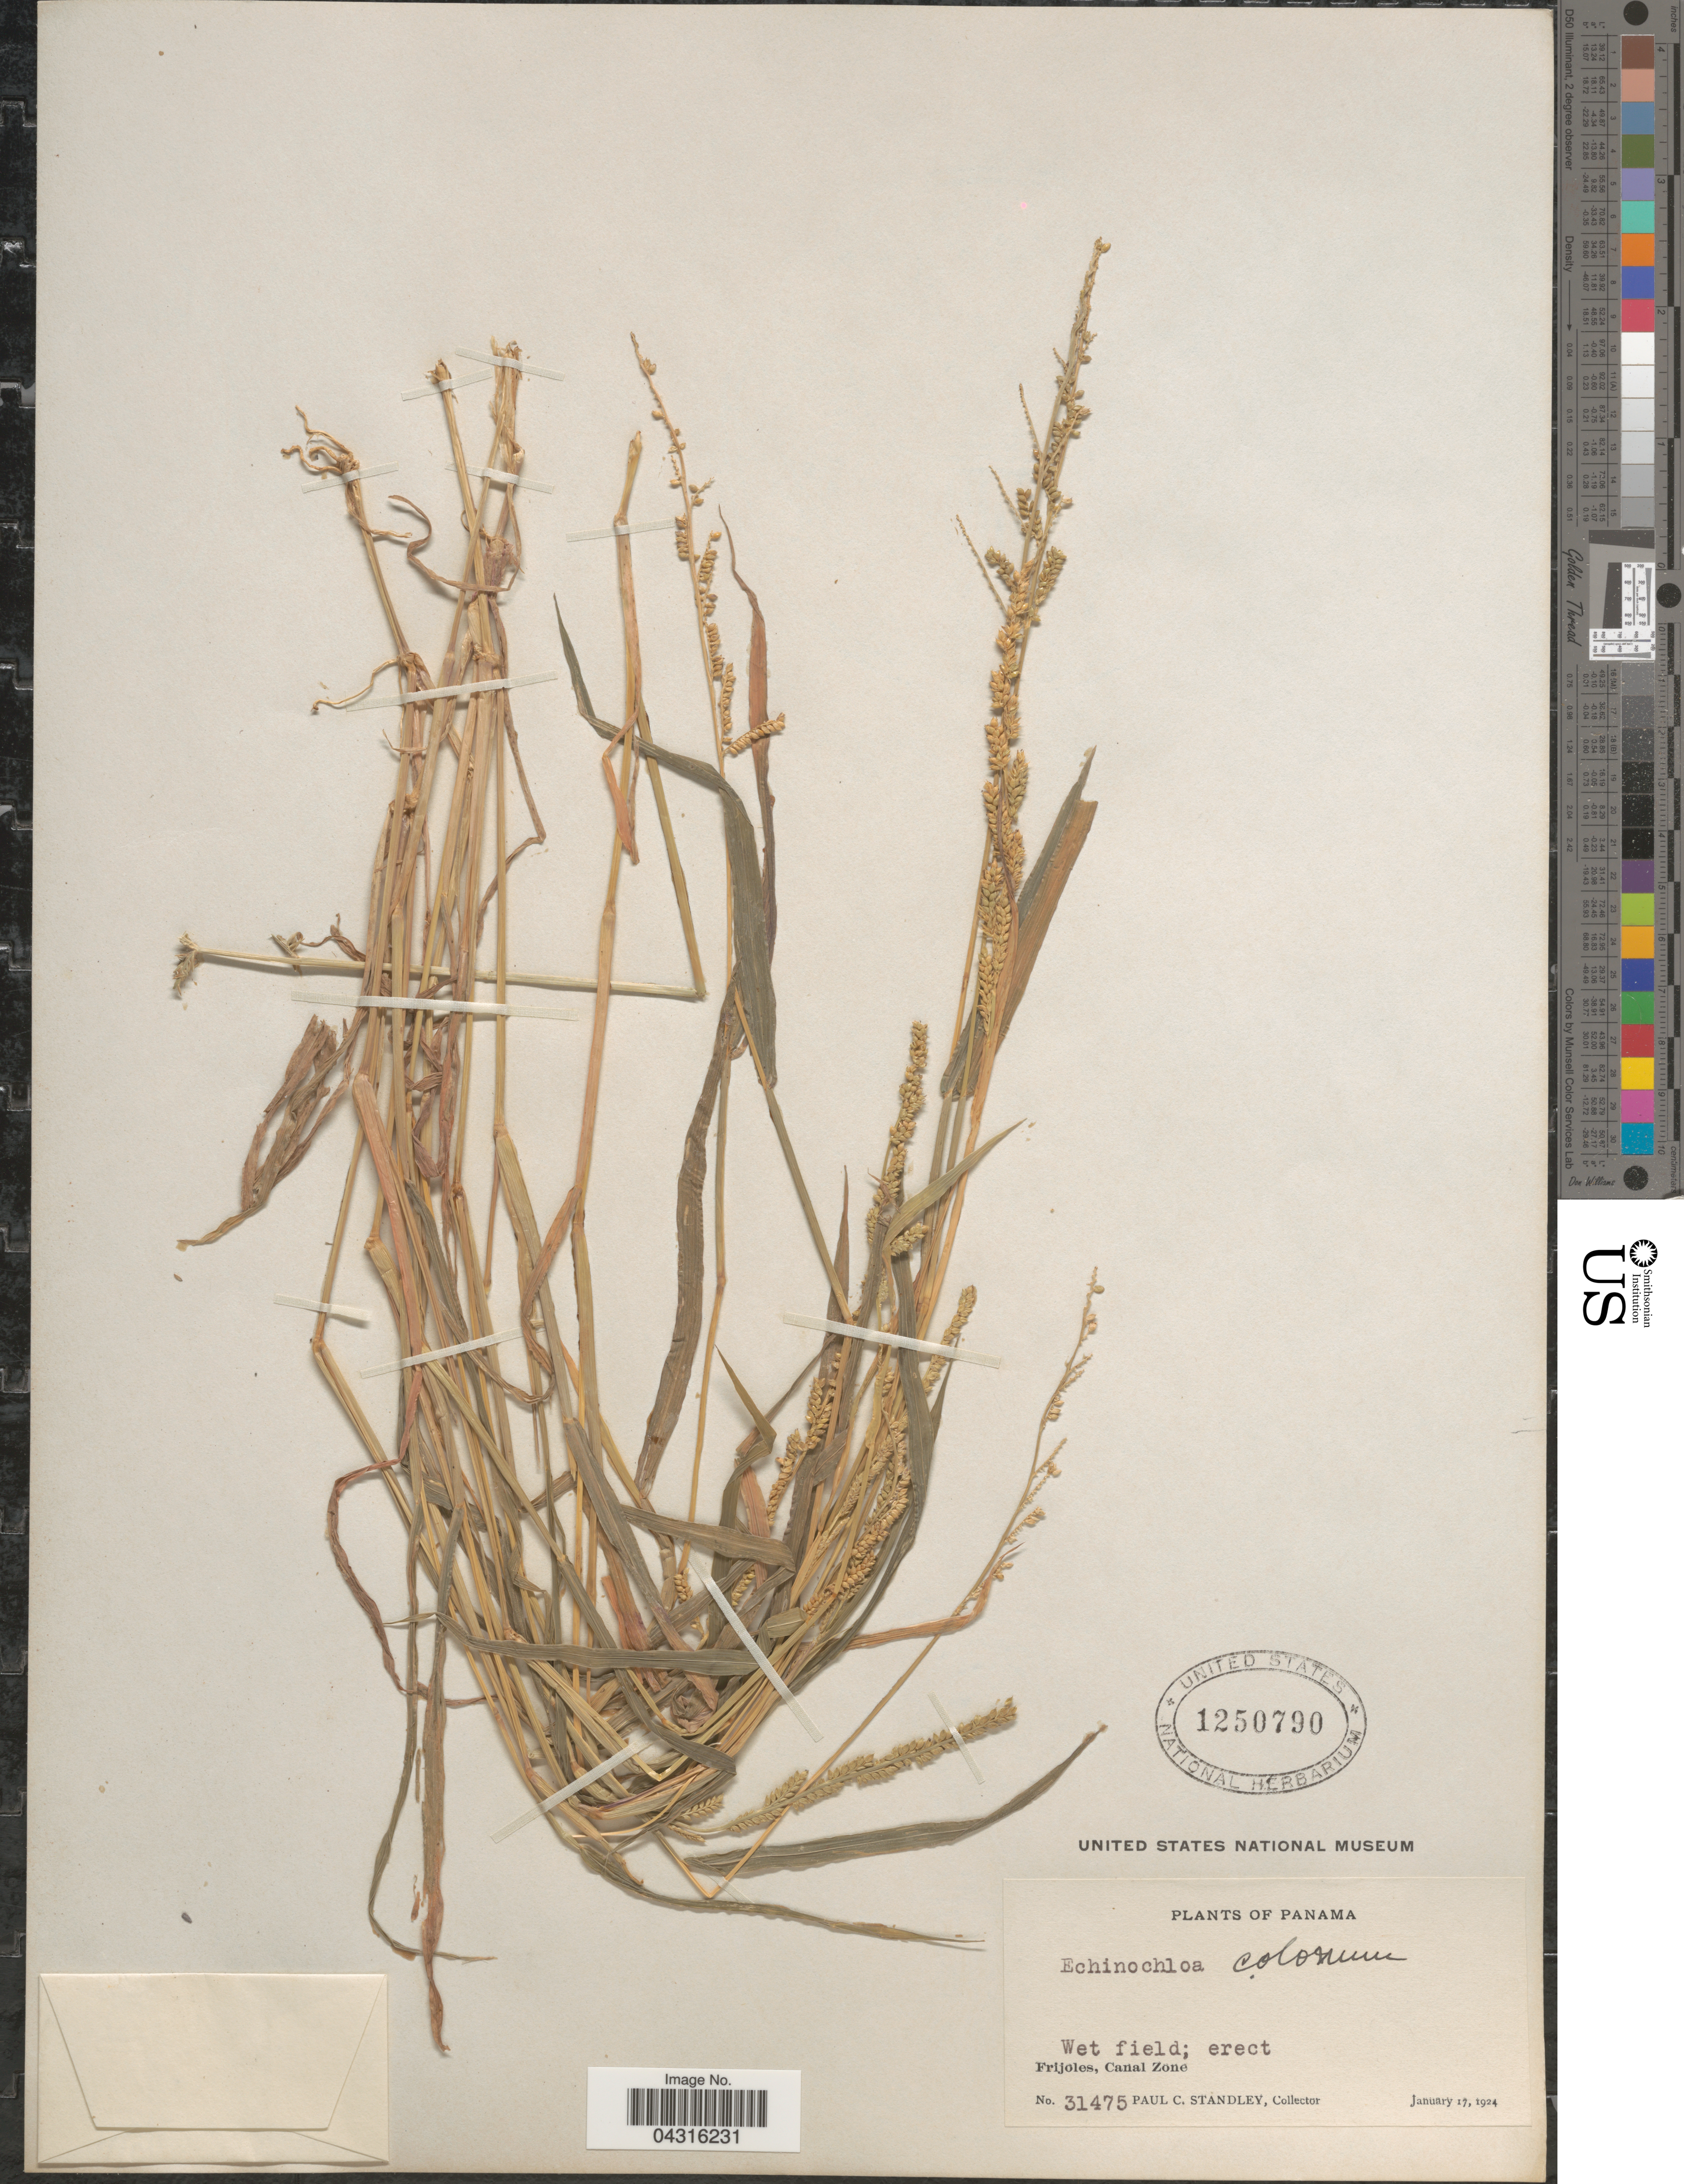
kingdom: Plantae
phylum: Tracheophyta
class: Liliopsida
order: Poales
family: Poaceae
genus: Echinochloa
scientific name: Echinochloa colona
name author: (L.) Link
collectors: P. C. Standley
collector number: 31475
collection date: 1924-01-17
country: Panama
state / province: Colón / Panamá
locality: Wet field; Frijoles, Canal Zone.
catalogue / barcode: US 1250790